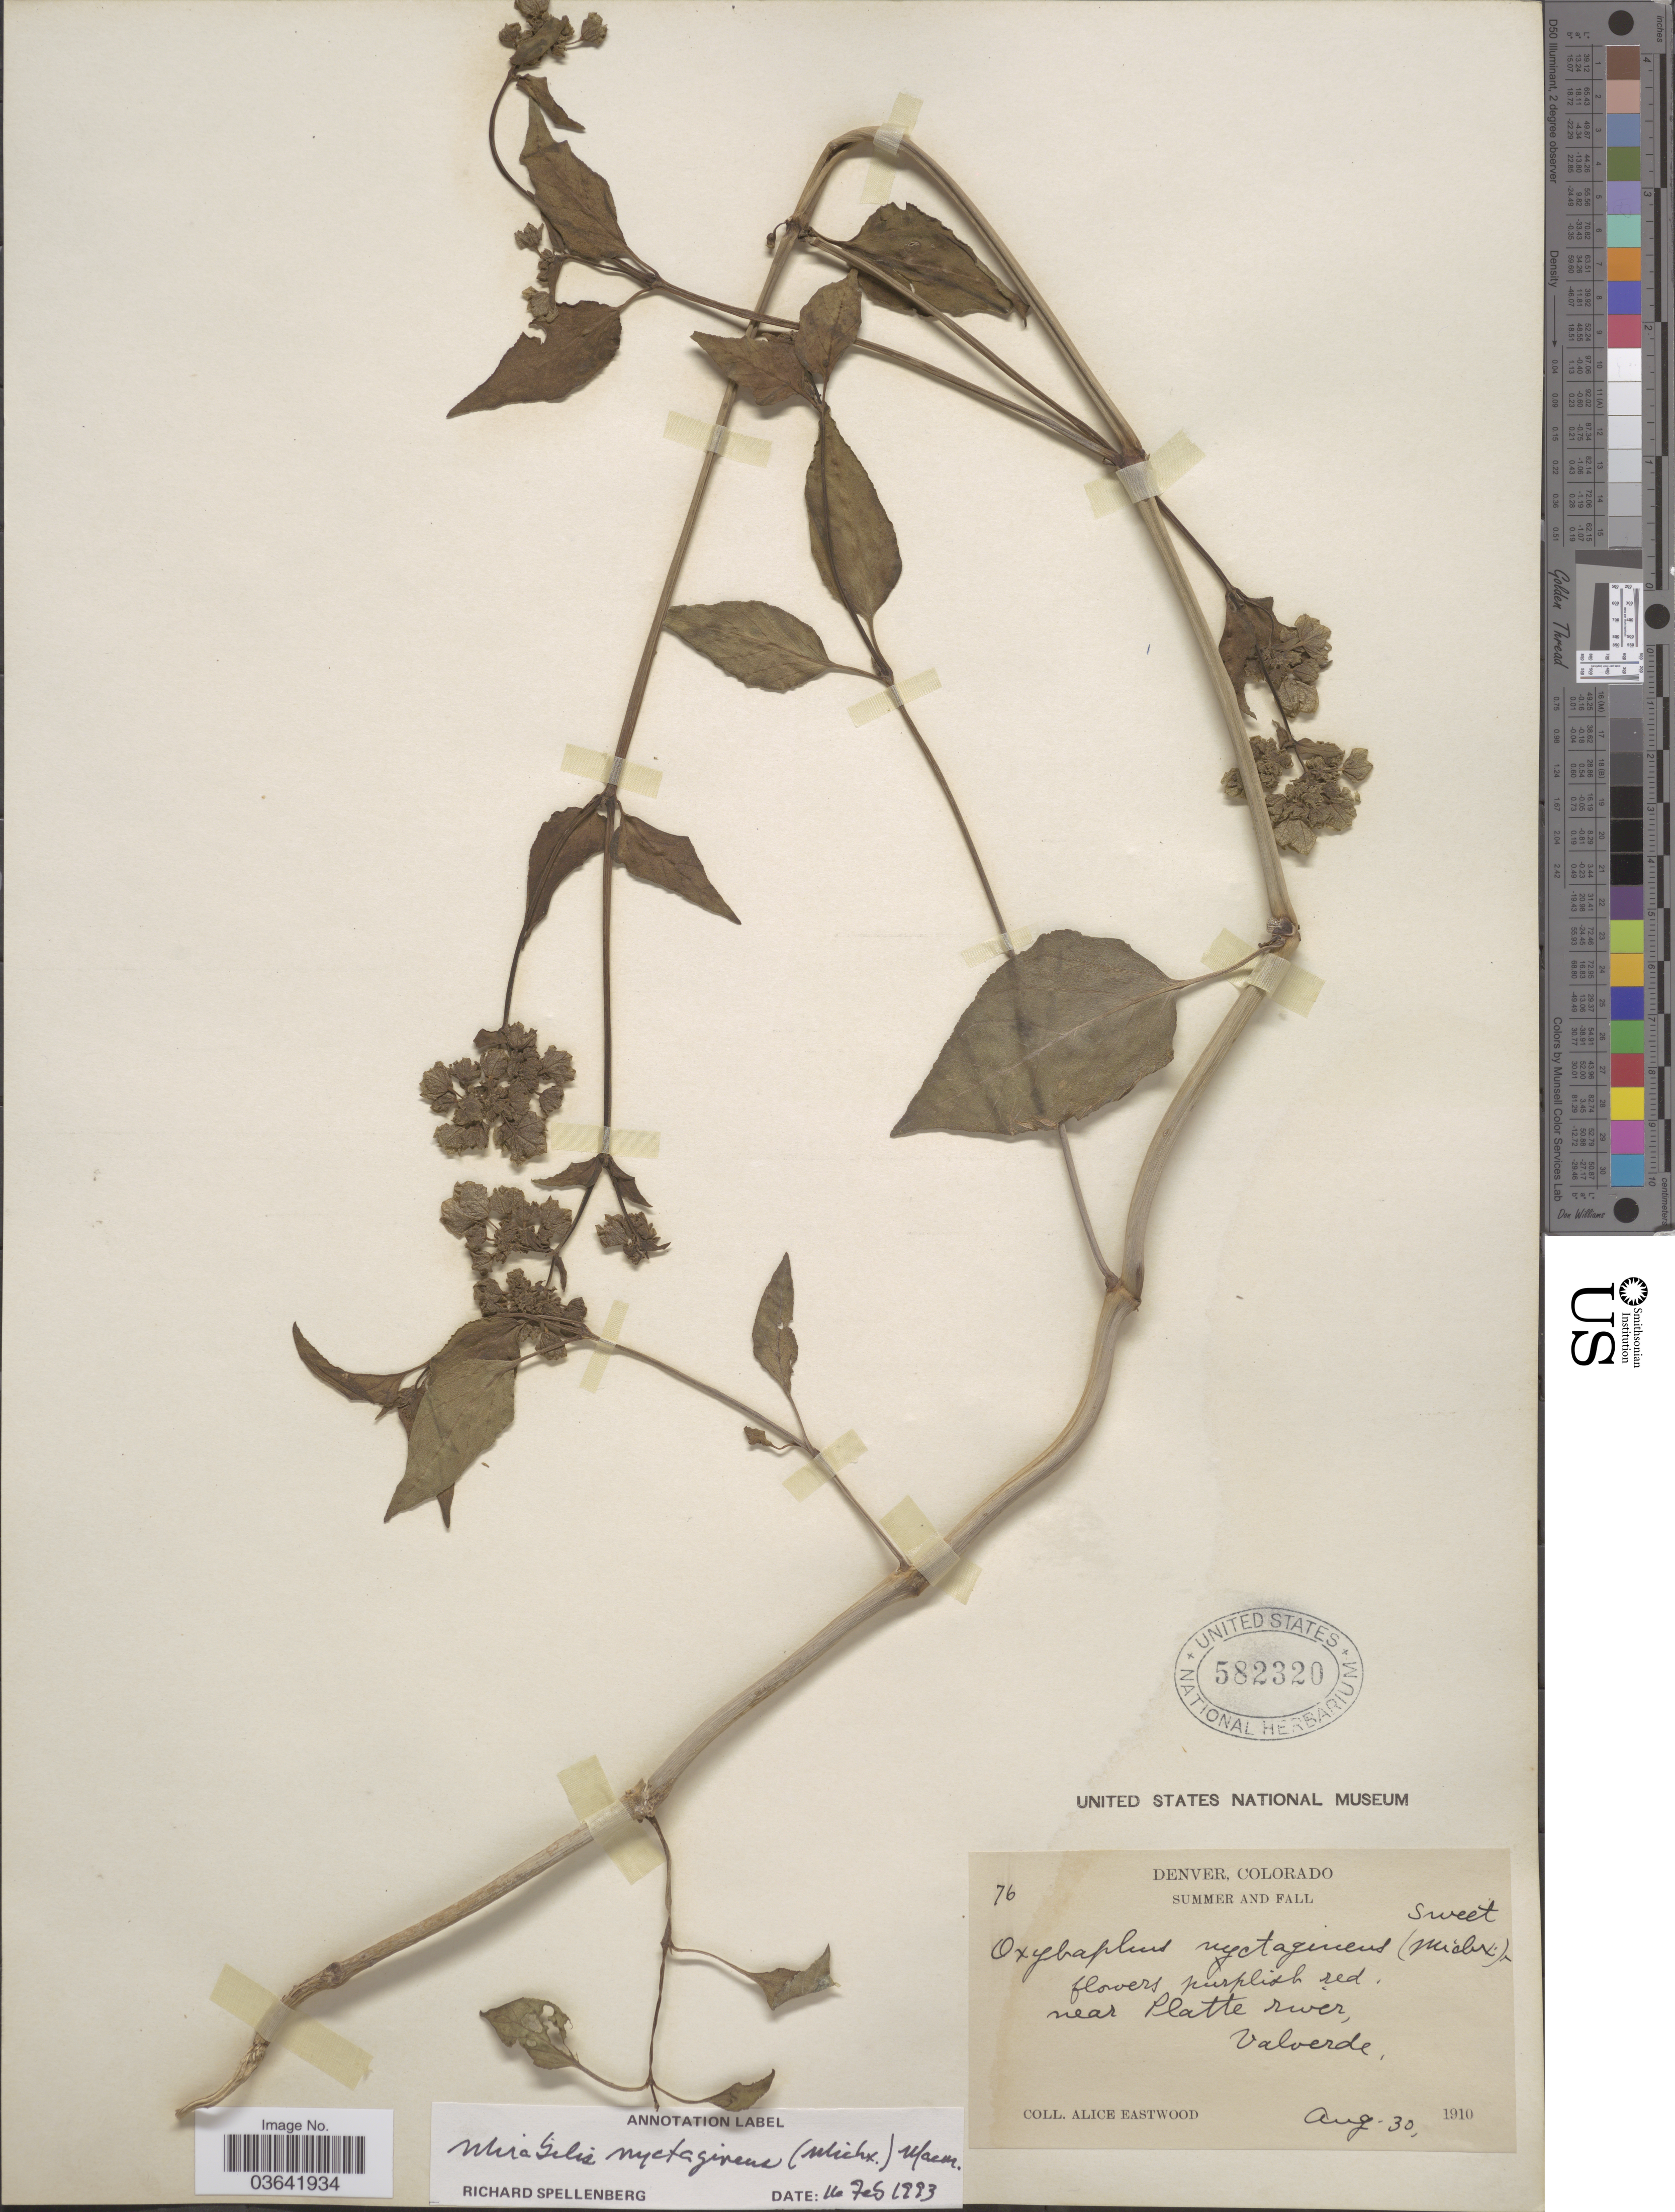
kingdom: Plantae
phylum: Tracheophyta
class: Magnoliopsida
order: Caryophyllales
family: Nyctaginaceae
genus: Mirabilis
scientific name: Mirabilis nyctaginea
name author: (Michx.) MacMill.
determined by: Spellenberg, R.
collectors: A. Eastwood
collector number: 76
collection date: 1910-08-30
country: United States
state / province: Colorado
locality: Near Platte river, Valverde.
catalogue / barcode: US 582320